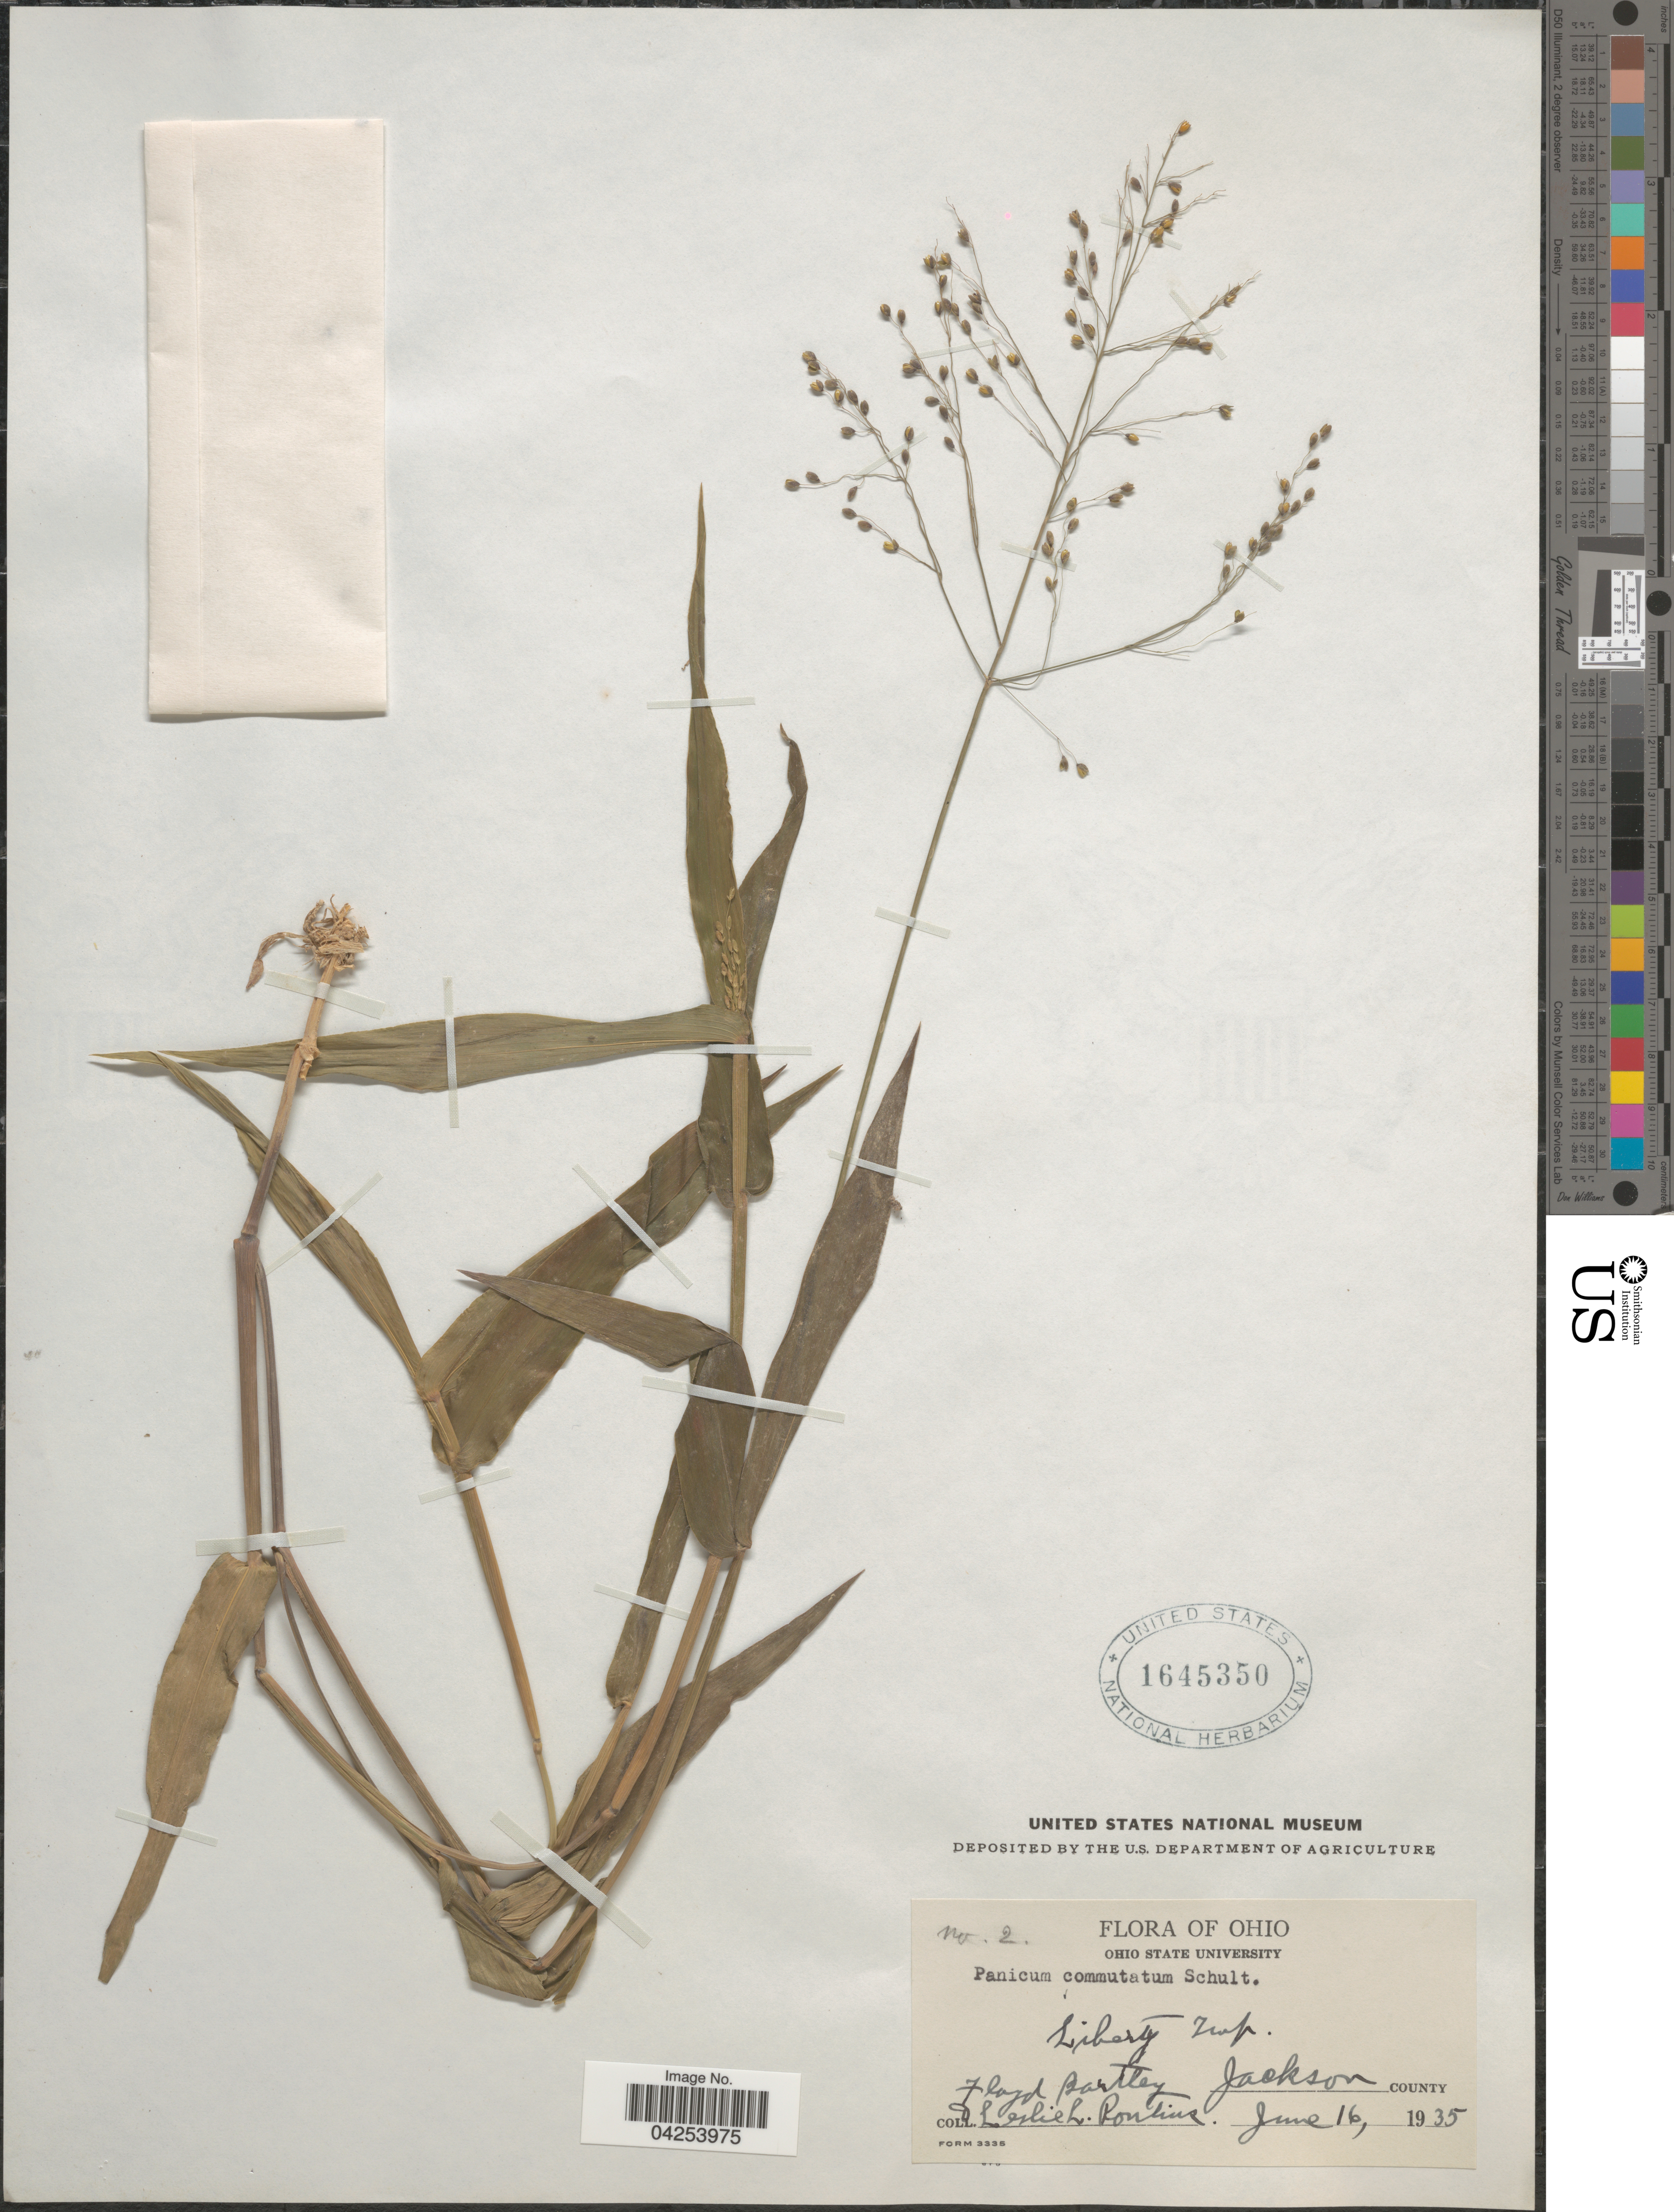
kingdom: Plantae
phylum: Tracheophyta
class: Liliopsida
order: Poales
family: Poaceae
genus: Dichanthelium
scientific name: Dichanthelium commutatum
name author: (Schult.) Gould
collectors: F. Bartley & L. Pontius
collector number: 2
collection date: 1935-06-16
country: United States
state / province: Ohio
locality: Liberty Twp. Jackson County.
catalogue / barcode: US 1645350